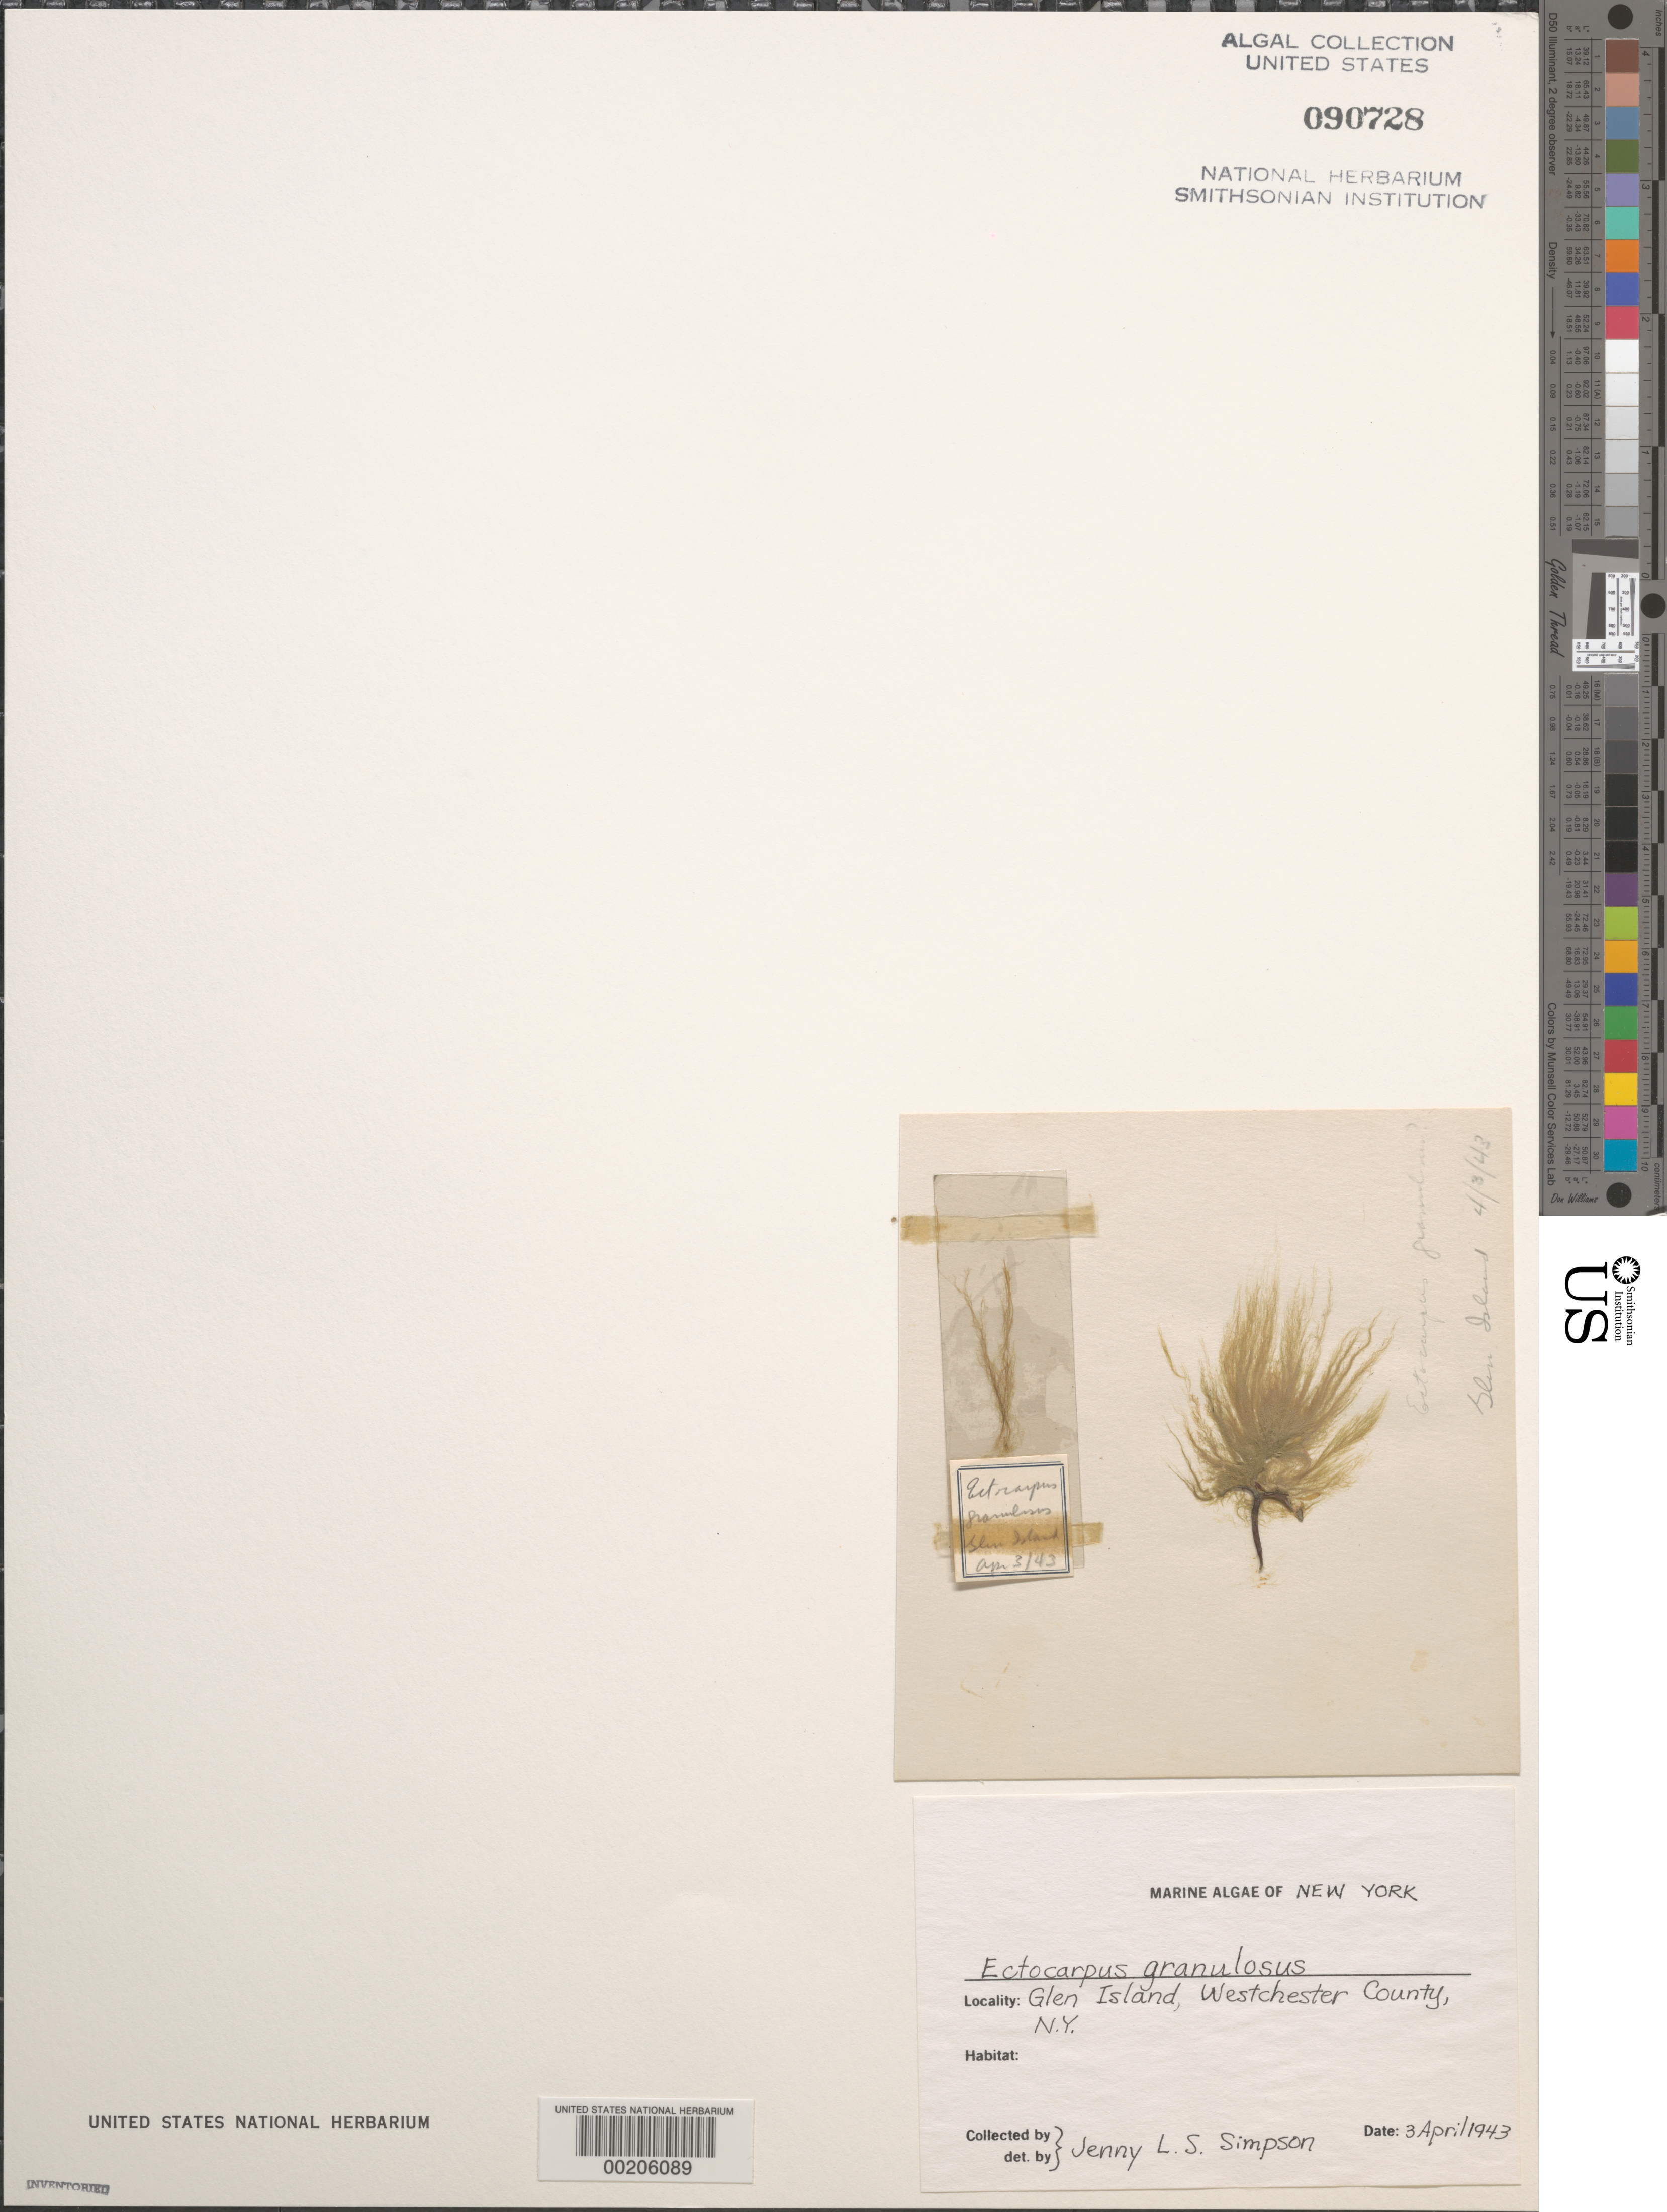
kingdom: Chromista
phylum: Ochrophyta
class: Phaeophyceae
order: Ectocarpales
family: Acinetosporaceae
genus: Hincksia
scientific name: Hincksia granulosa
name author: (Sm.) P.C. Silva in P.C. Silva et al.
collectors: J. Simpson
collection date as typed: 03 Apr 1943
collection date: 1943-04-03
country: United States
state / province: New York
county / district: Westchester County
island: Glen Island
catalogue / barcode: US 90728